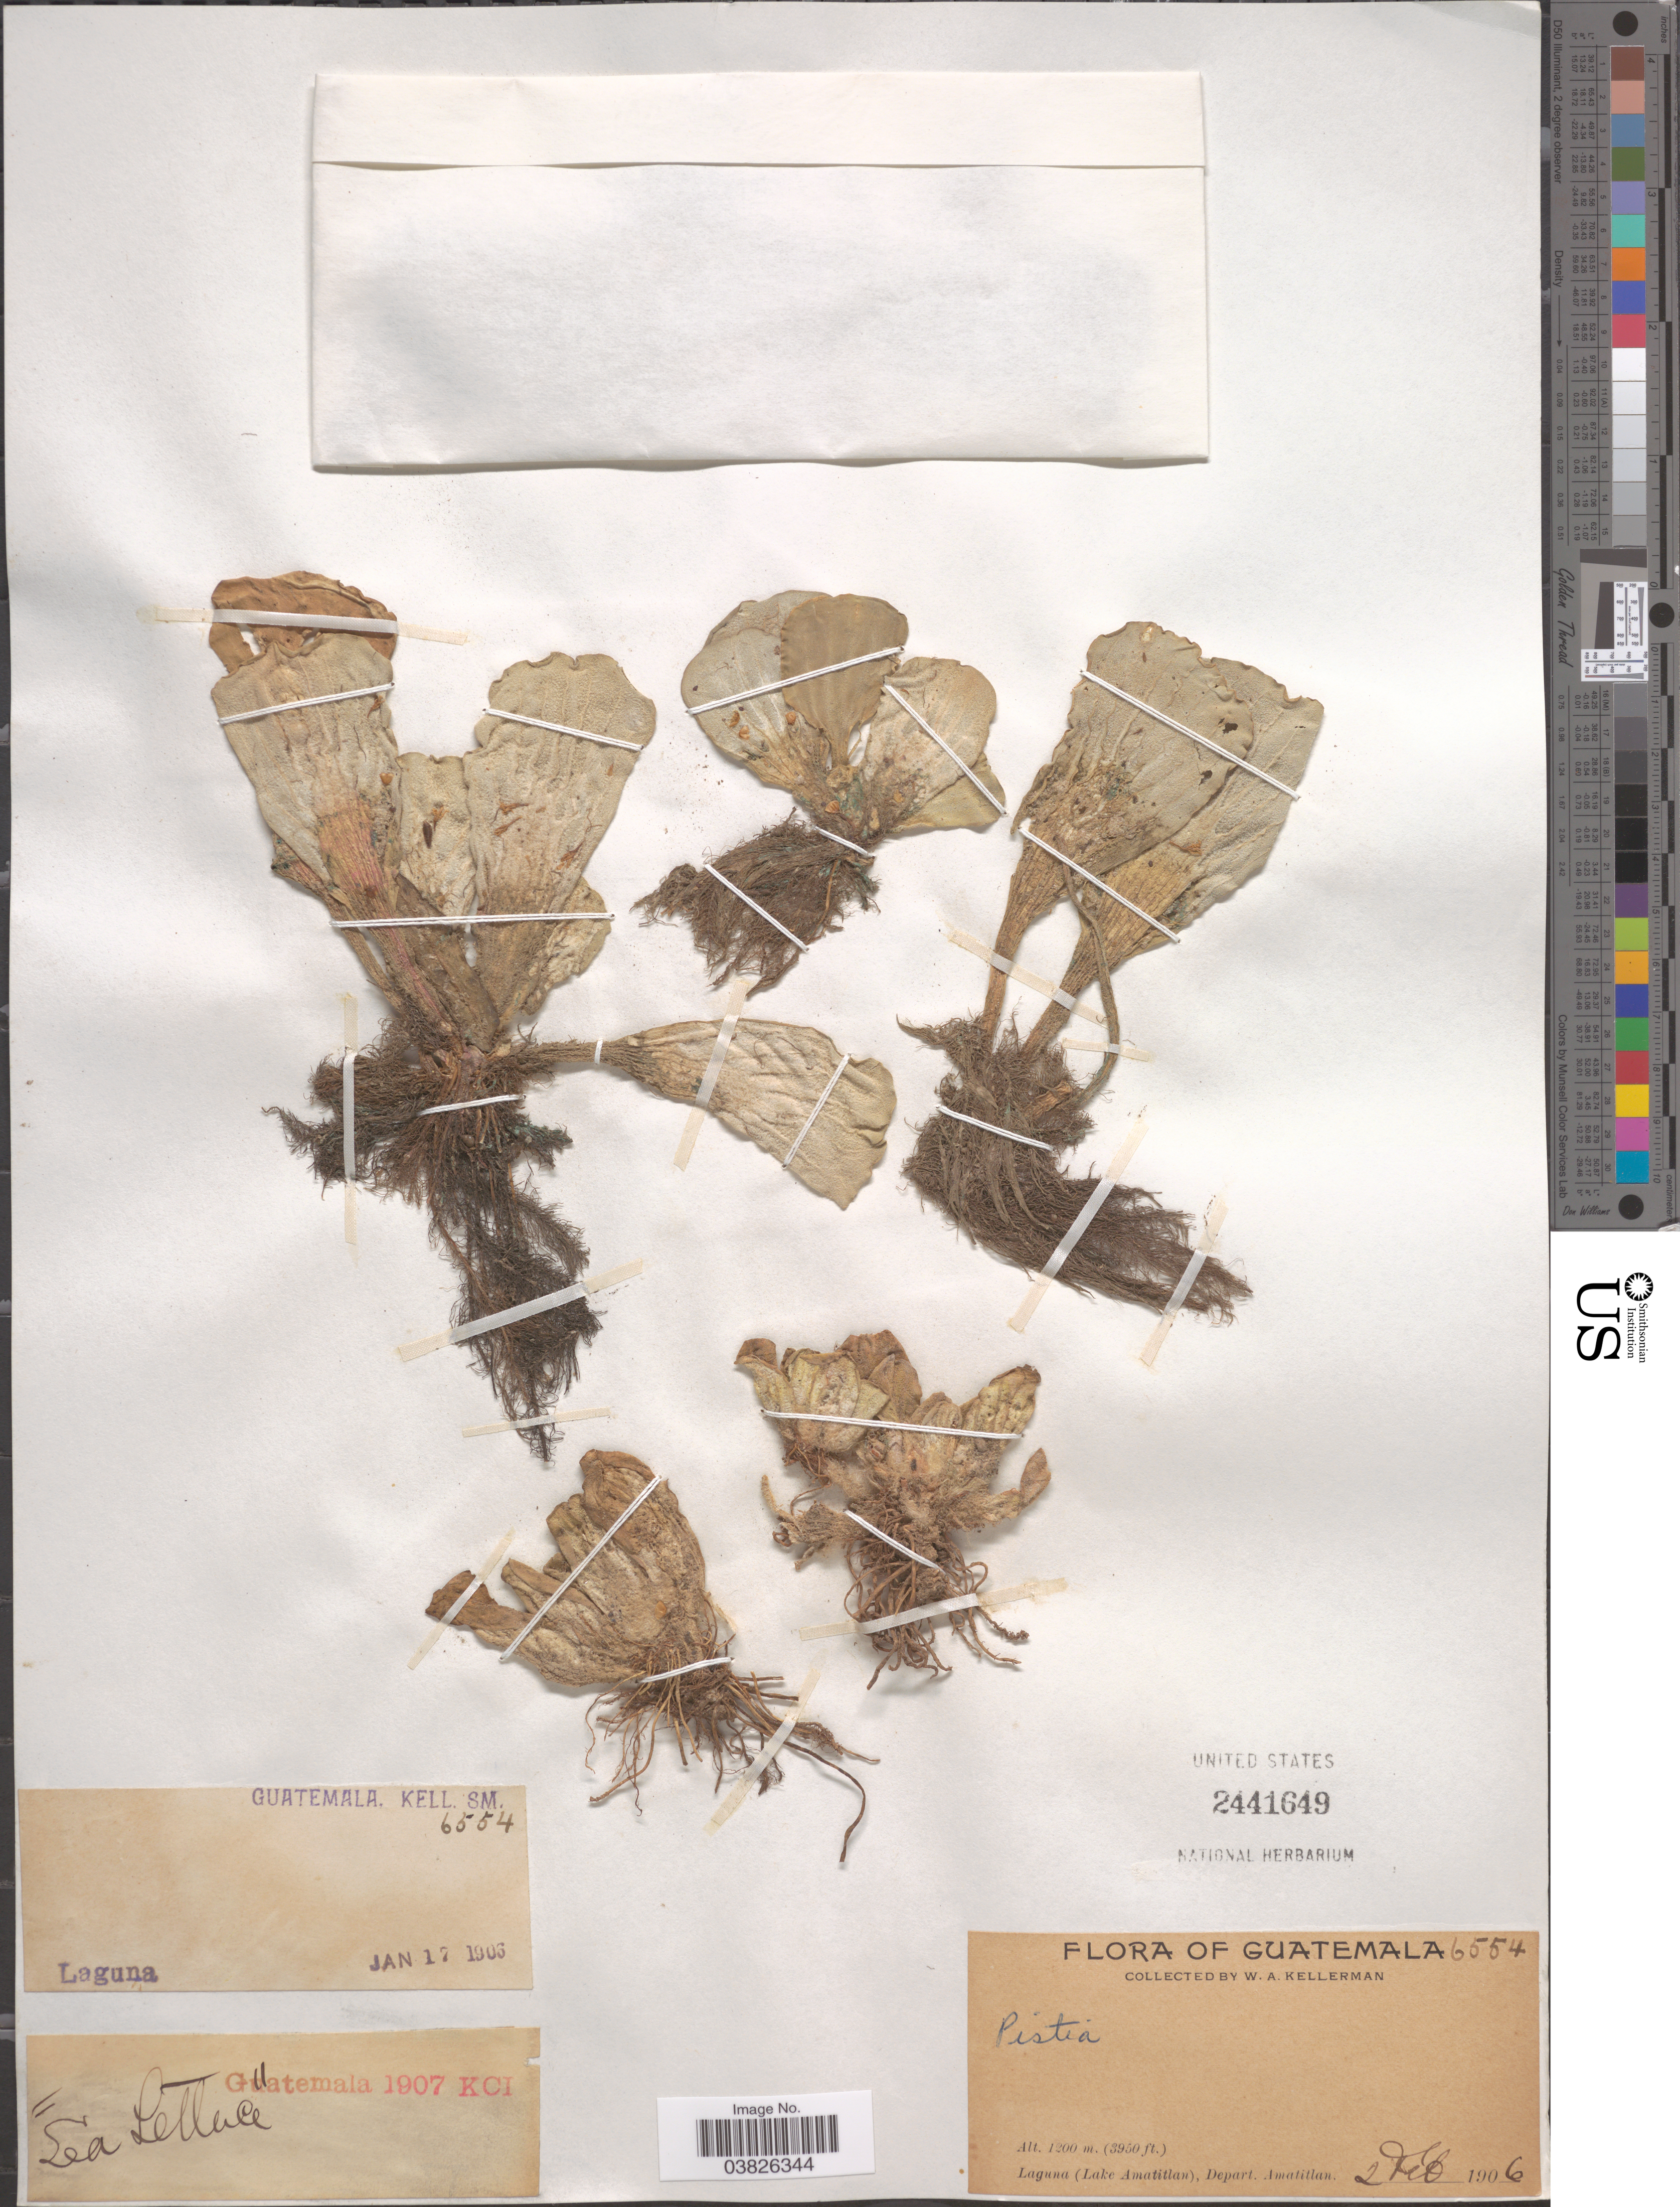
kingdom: Plantae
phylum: Tracheophyta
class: Liliopsida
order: Alismatales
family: Araceae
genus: Pistia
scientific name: Pistia stratiotes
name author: L.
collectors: W. Kellerman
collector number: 6554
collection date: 1906-01-17/1906-02-02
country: Guatemala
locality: Laguna (Lake Amatitlan), Depart. Amatitlan.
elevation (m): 1200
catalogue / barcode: US 2441649